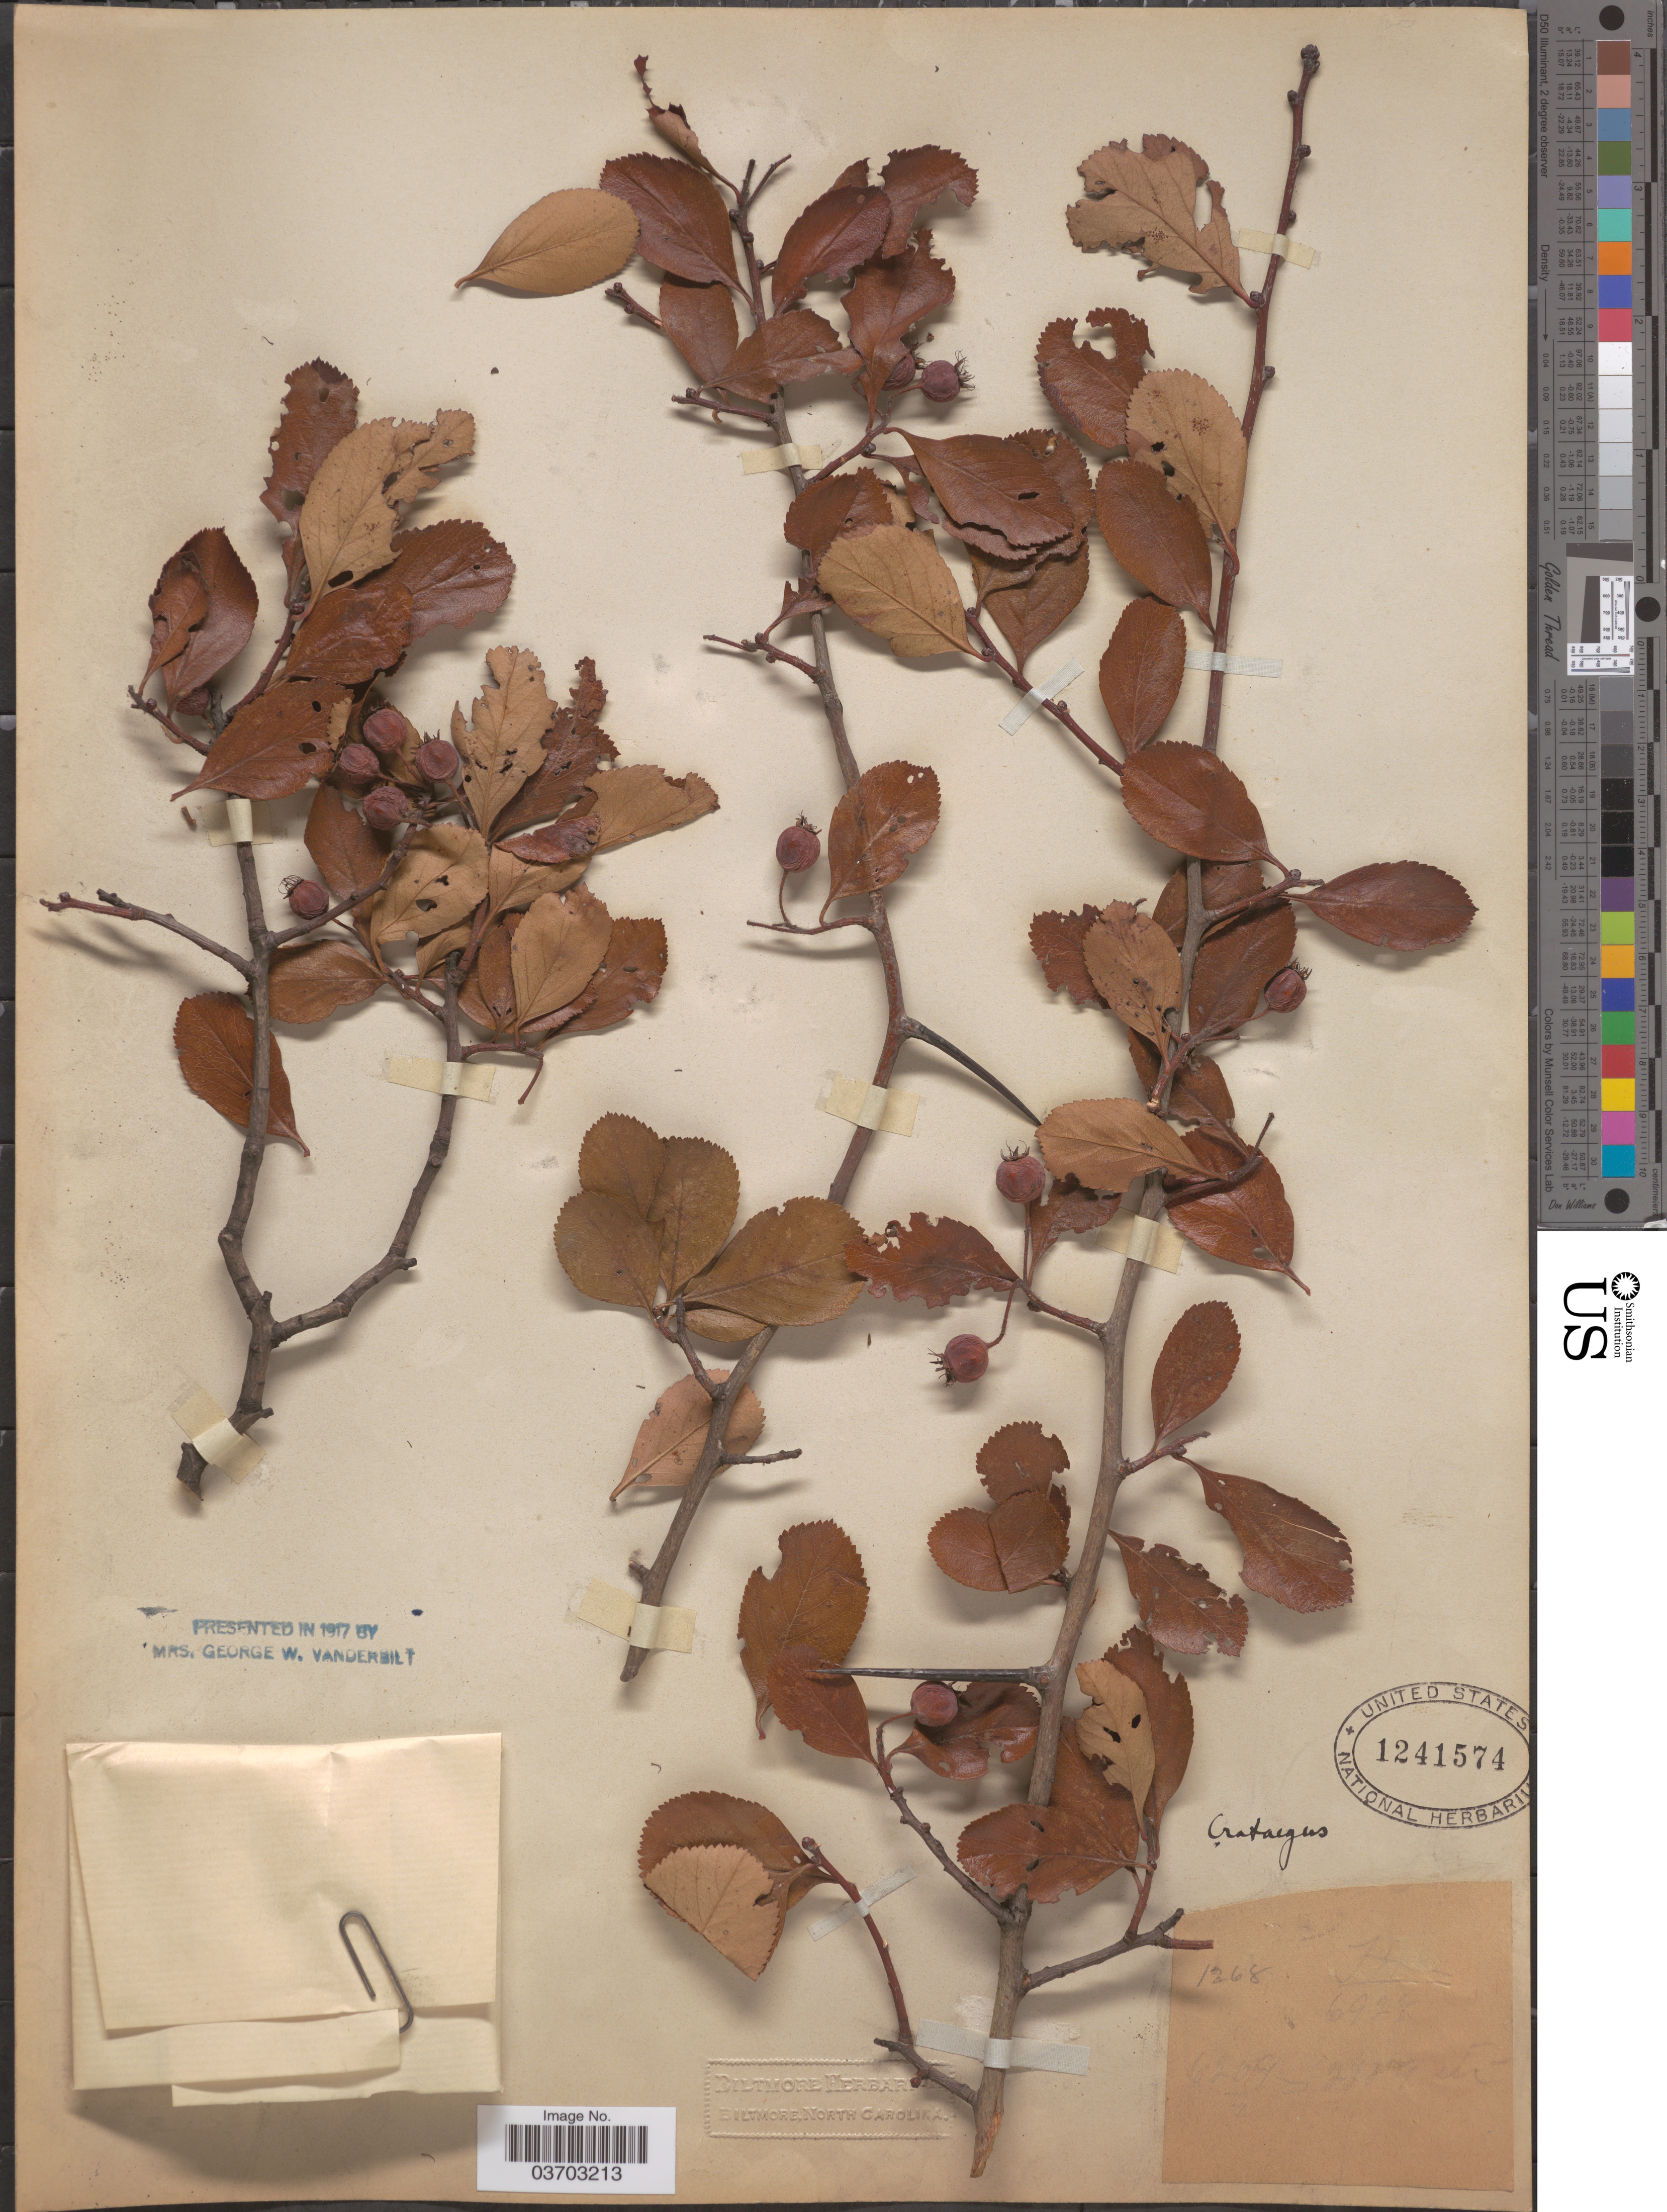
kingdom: Plantae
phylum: Tracheophyta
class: Magnoliopsida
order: Rosales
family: Rosaceae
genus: Crataegus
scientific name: Crataegus sp.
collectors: ex herb. Biltmore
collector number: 1268/H/6928=6209*/2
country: United States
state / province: North Carolina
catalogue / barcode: US 1241574